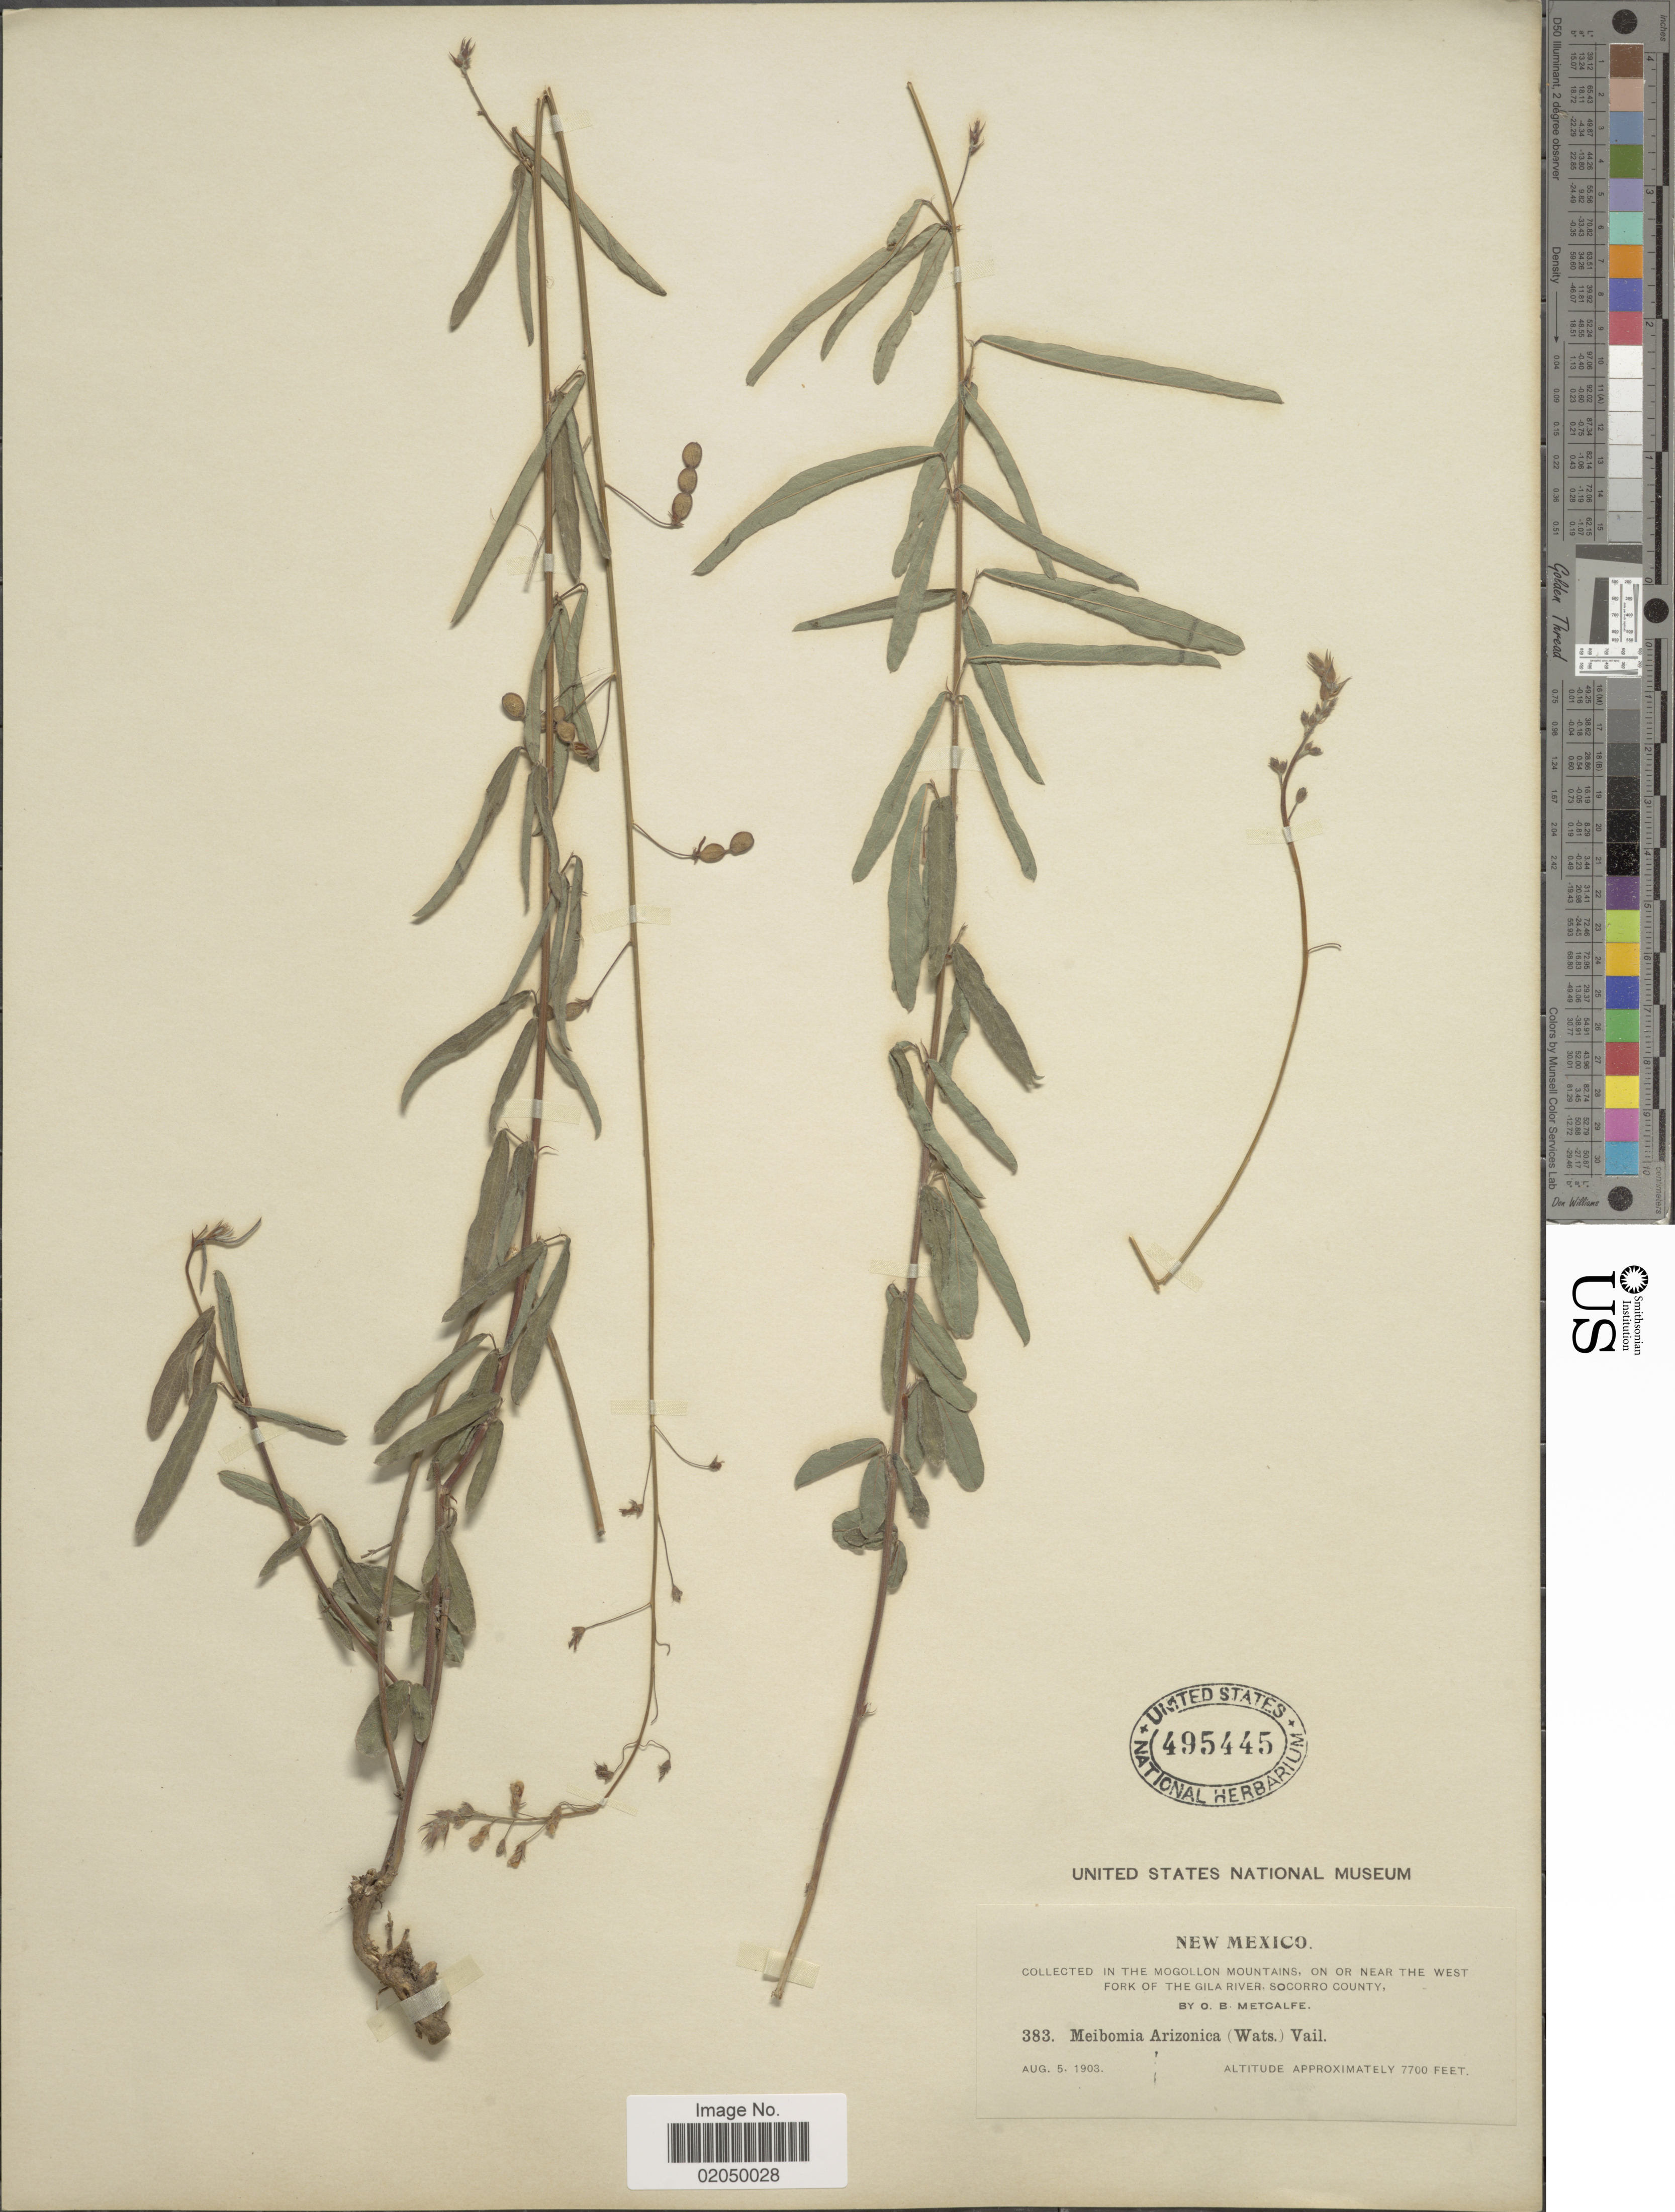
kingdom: Plantae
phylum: Tracheophyta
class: Magnoliopsida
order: Fabales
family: Fabaceae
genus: Desmodium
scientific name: Desmodium arizonicum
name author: S. Watson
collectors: O. B. Metcalfe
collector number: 383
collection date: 1903-08-05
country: United States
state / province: New Mexico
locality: The Mogollon Mountains, on or near the west Fork of the Gila River, Socorro County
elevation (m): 2347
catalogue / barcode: US 495445